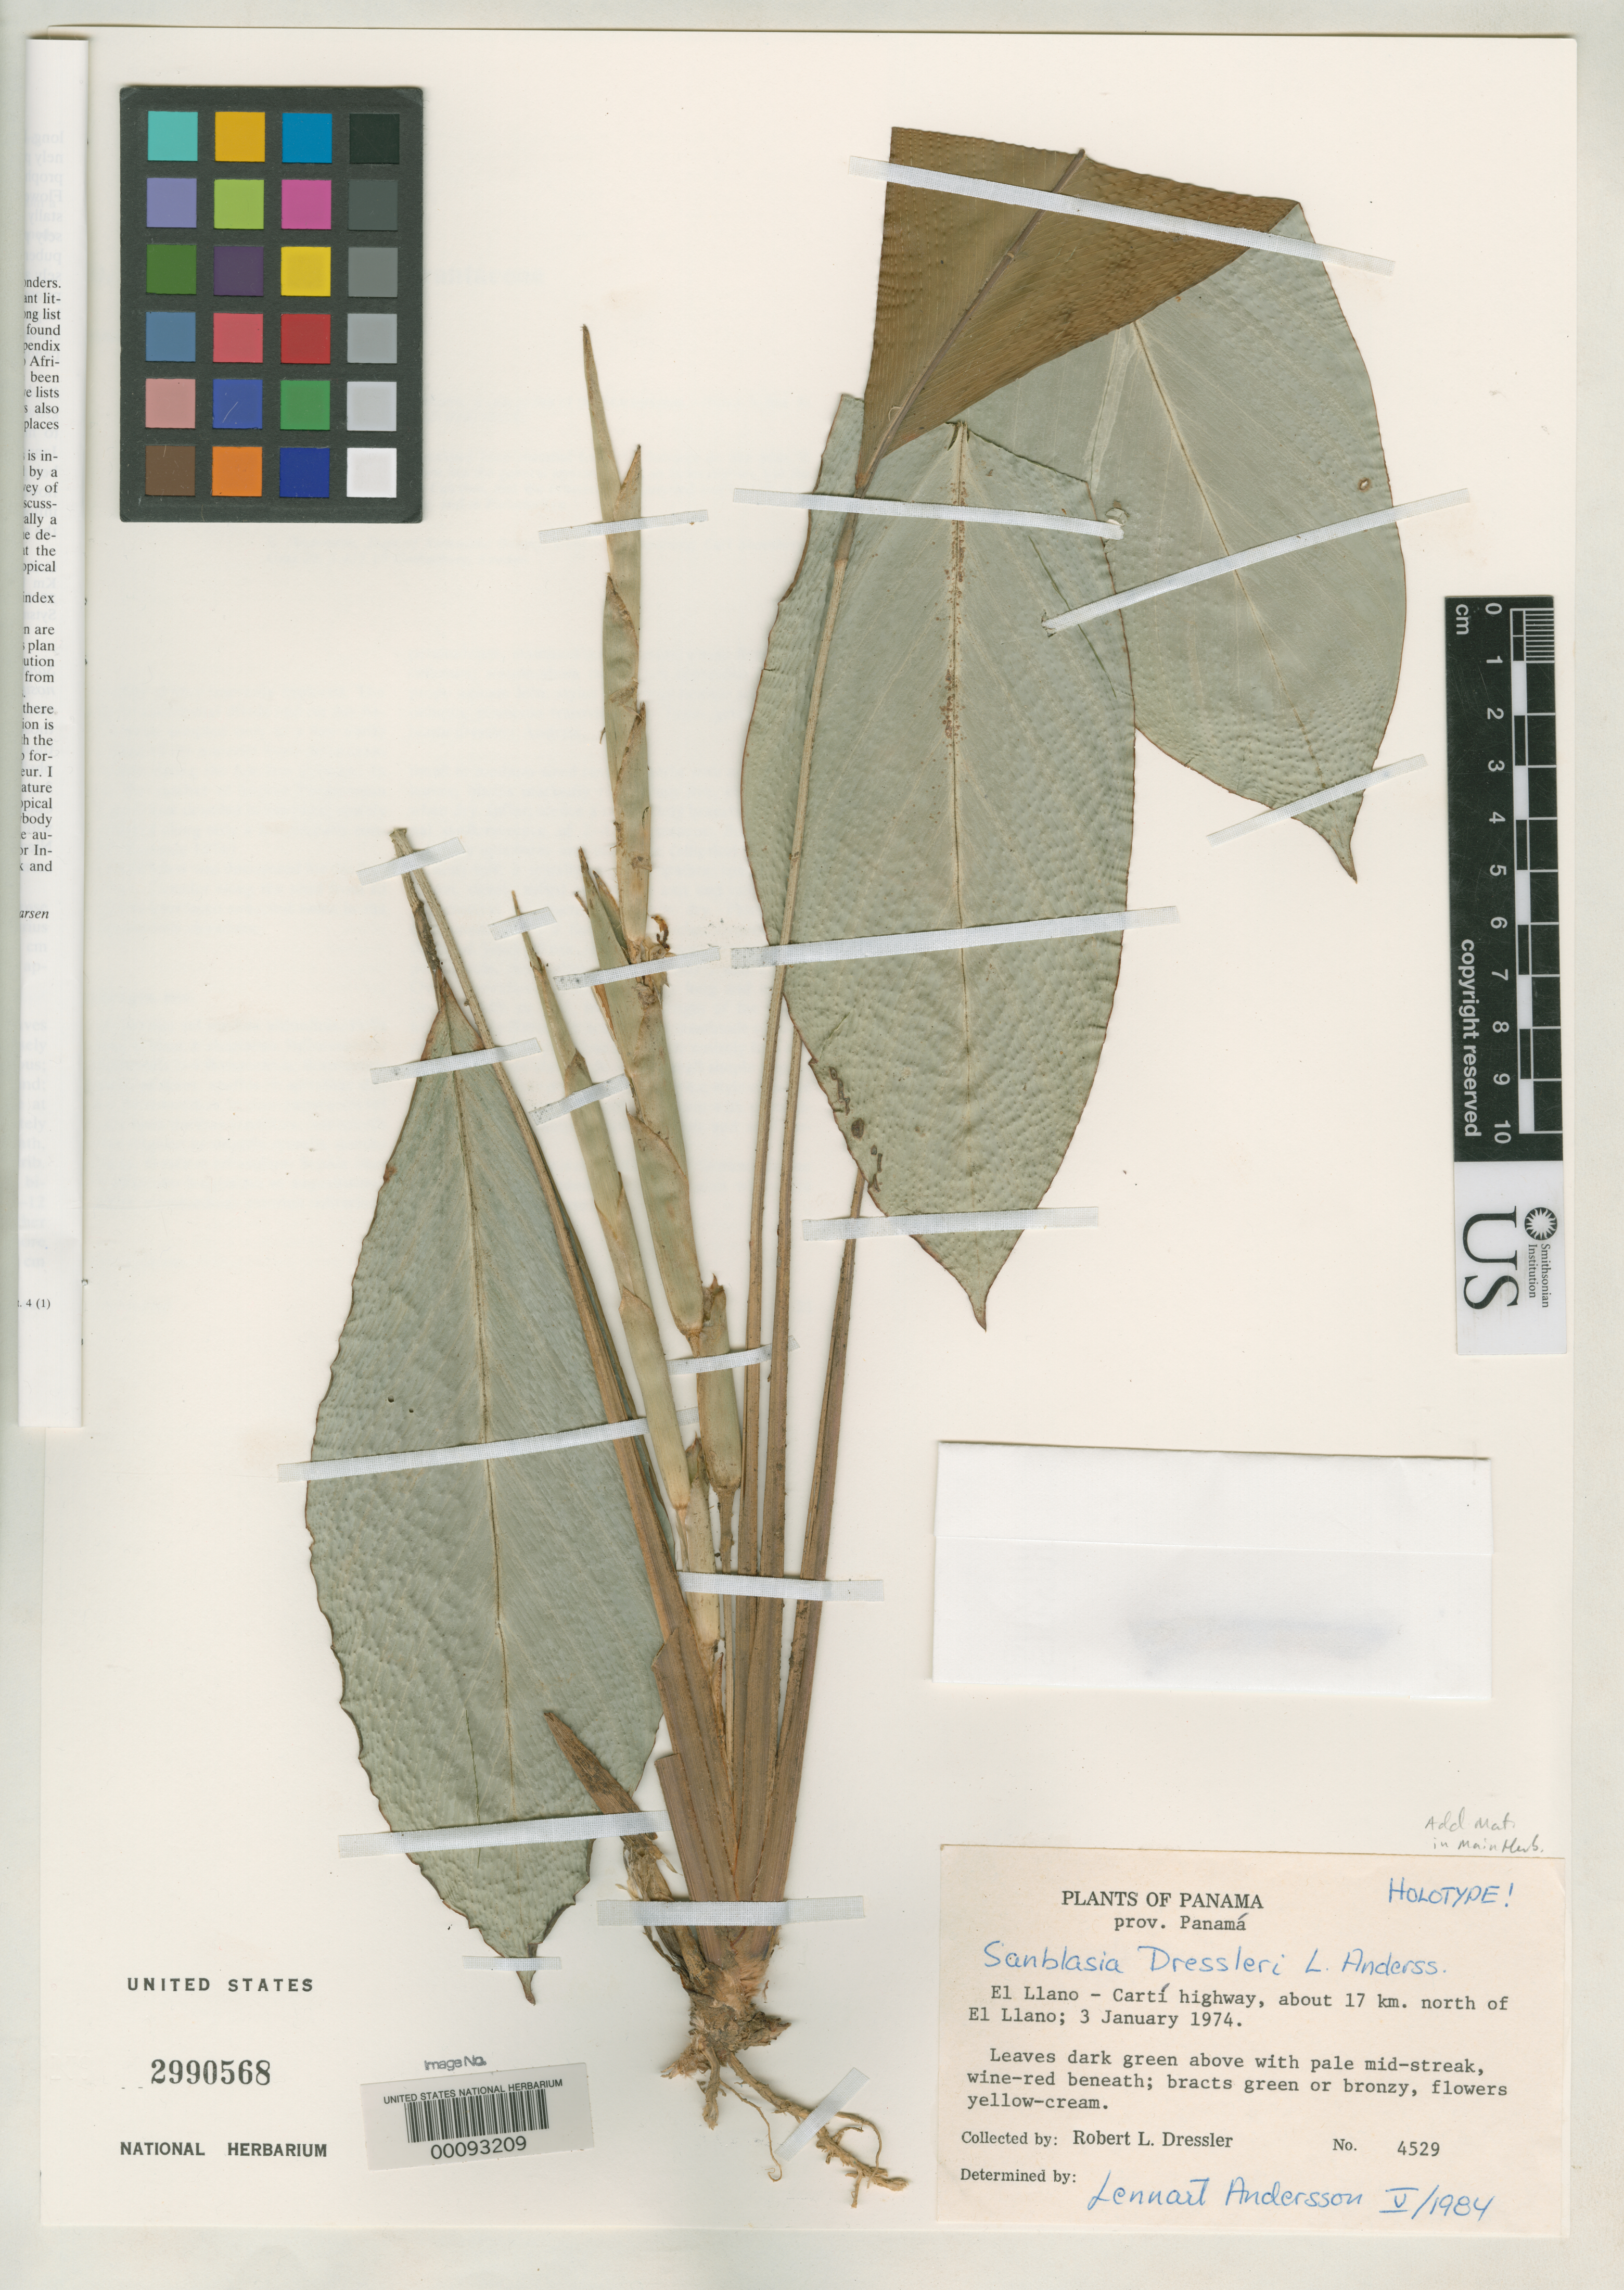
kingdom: Plantae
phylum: Tracheophyta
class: Liliopsida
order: Zingiberales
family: Marantaceae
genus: Sanblasia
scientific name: Sanblasia dressleri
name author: L. Andersson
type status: Holotype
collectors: R. Dressler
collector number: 4529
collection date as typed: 03 Jan 1974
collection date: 1974-01-03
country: Panama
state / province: Panamá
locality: El Llano - Carti highway, about 17 km N of El Llano.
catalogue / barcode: US 2990568